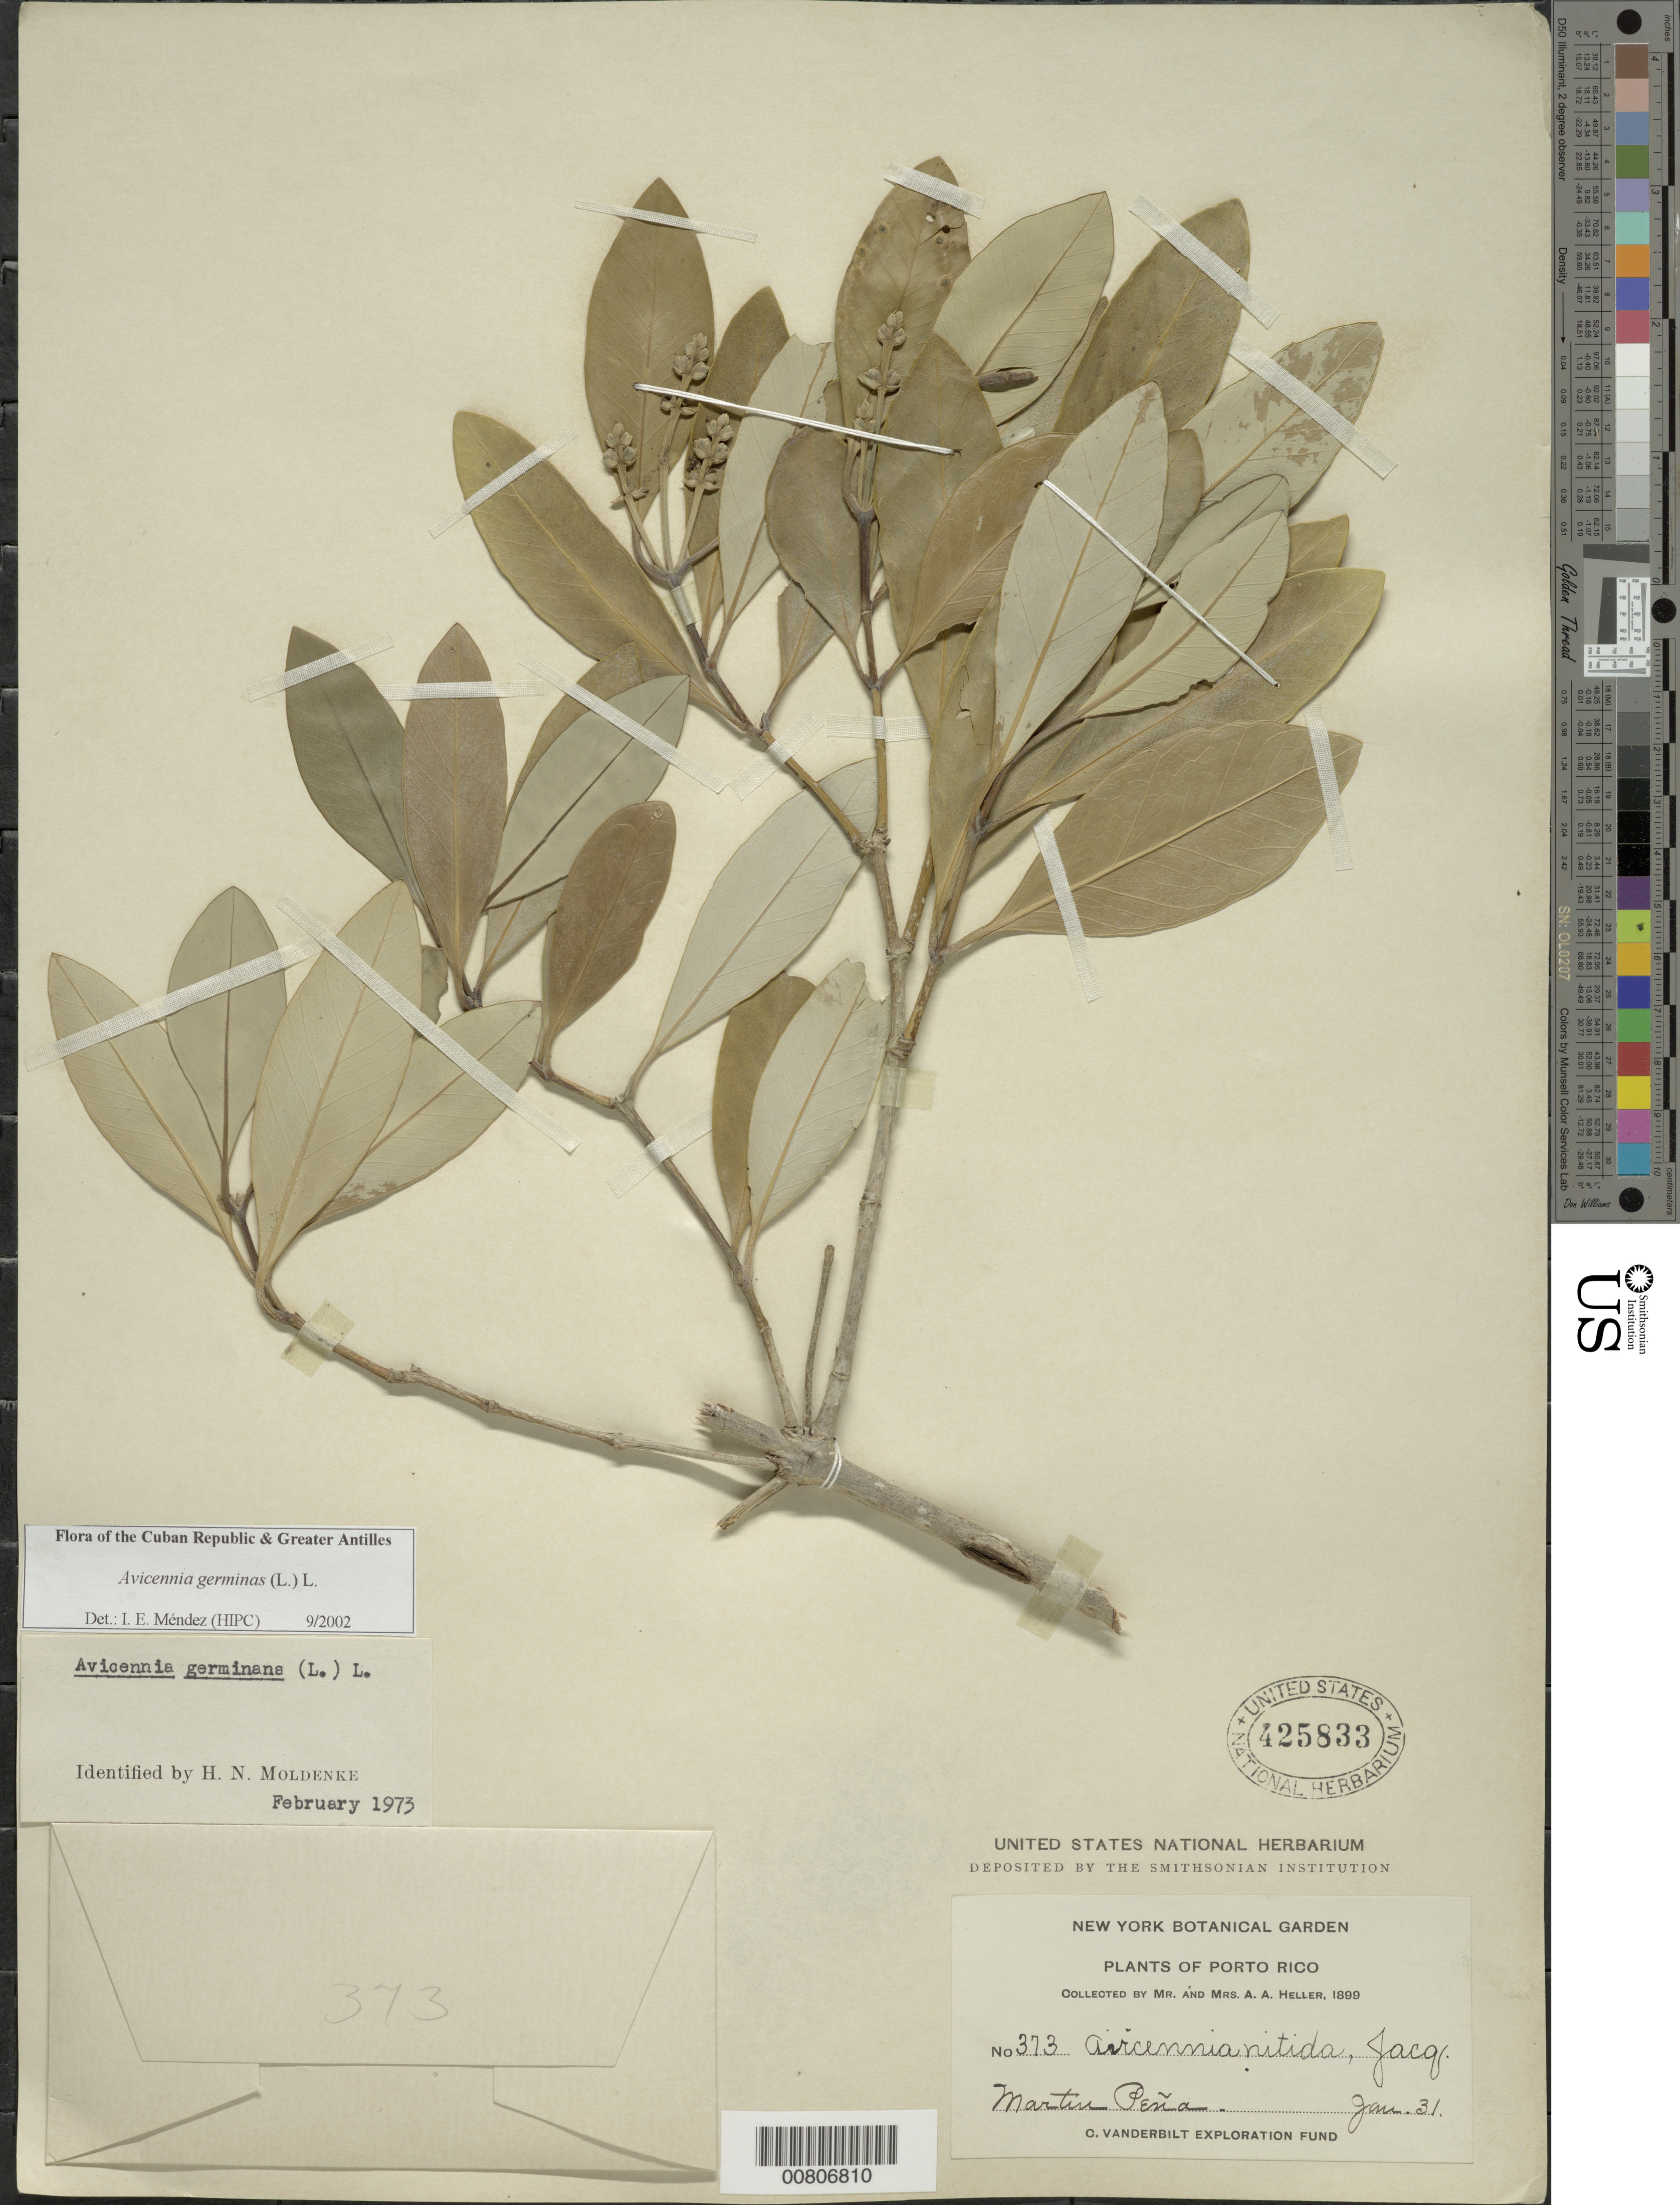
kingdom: Plantae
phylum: Tracheophyta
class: Magnoliopsida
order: Lamiales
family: Acanthaceae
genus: Avicennia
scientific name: Avicennia germinans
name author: (L.) L.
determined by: Méndez, Isidro E., (HIPC)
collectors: A. A. Heller & E. G. Heller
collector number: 373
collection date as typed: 31 Jan 1899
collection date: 1899-01-31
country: Puerto Rico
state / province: San Juan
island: Puerto Rico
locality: Martín Peña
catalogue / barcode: US 425833